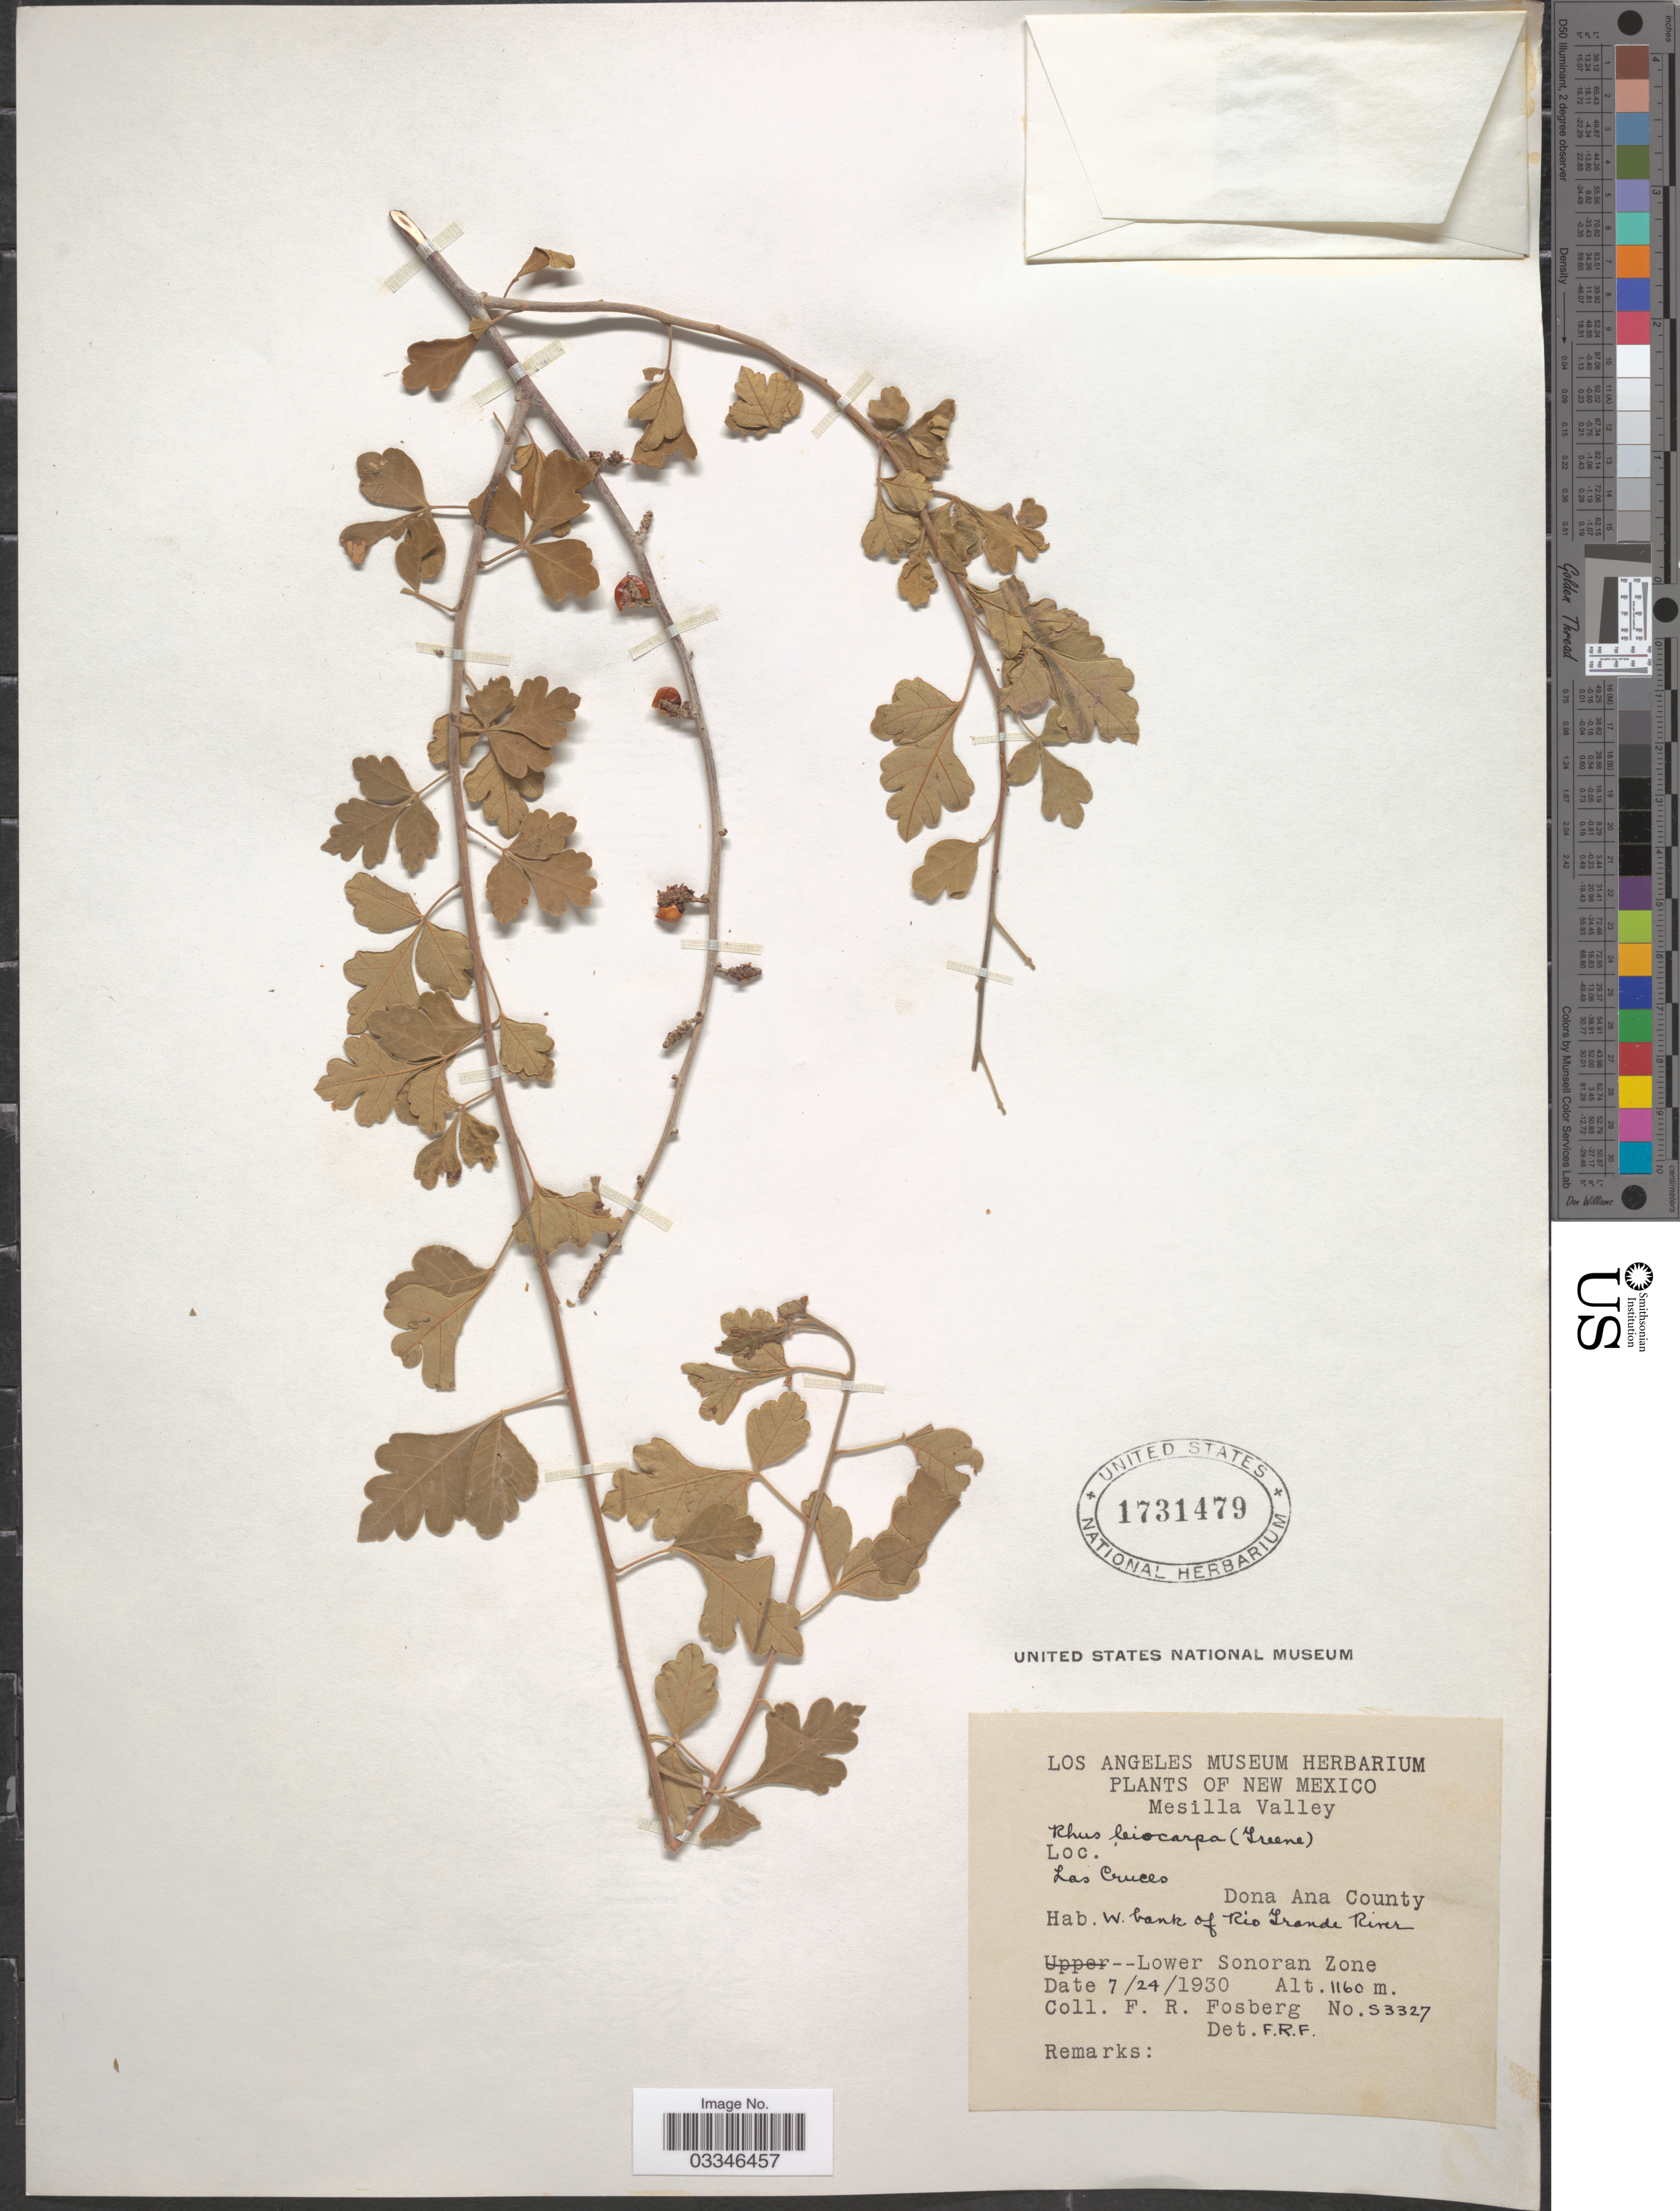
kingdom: Plantae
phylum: Tracheophyta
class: Magnoliopsida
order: Sapindales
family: Anacardiaceae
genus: Rhus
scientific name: Rhus trilobata var. leiocarpa (Greene) Munz & Sloane ined.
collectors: F. R. Fosberg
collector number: S3327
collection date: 1930-07-24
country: United States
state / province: New Mexico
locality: Mesilla Valley, Las Cruces, Dona Ana County, W. bank of Rio Grande River, Lower Sonoran Zone.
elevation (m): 1160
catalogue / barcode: US 1731479